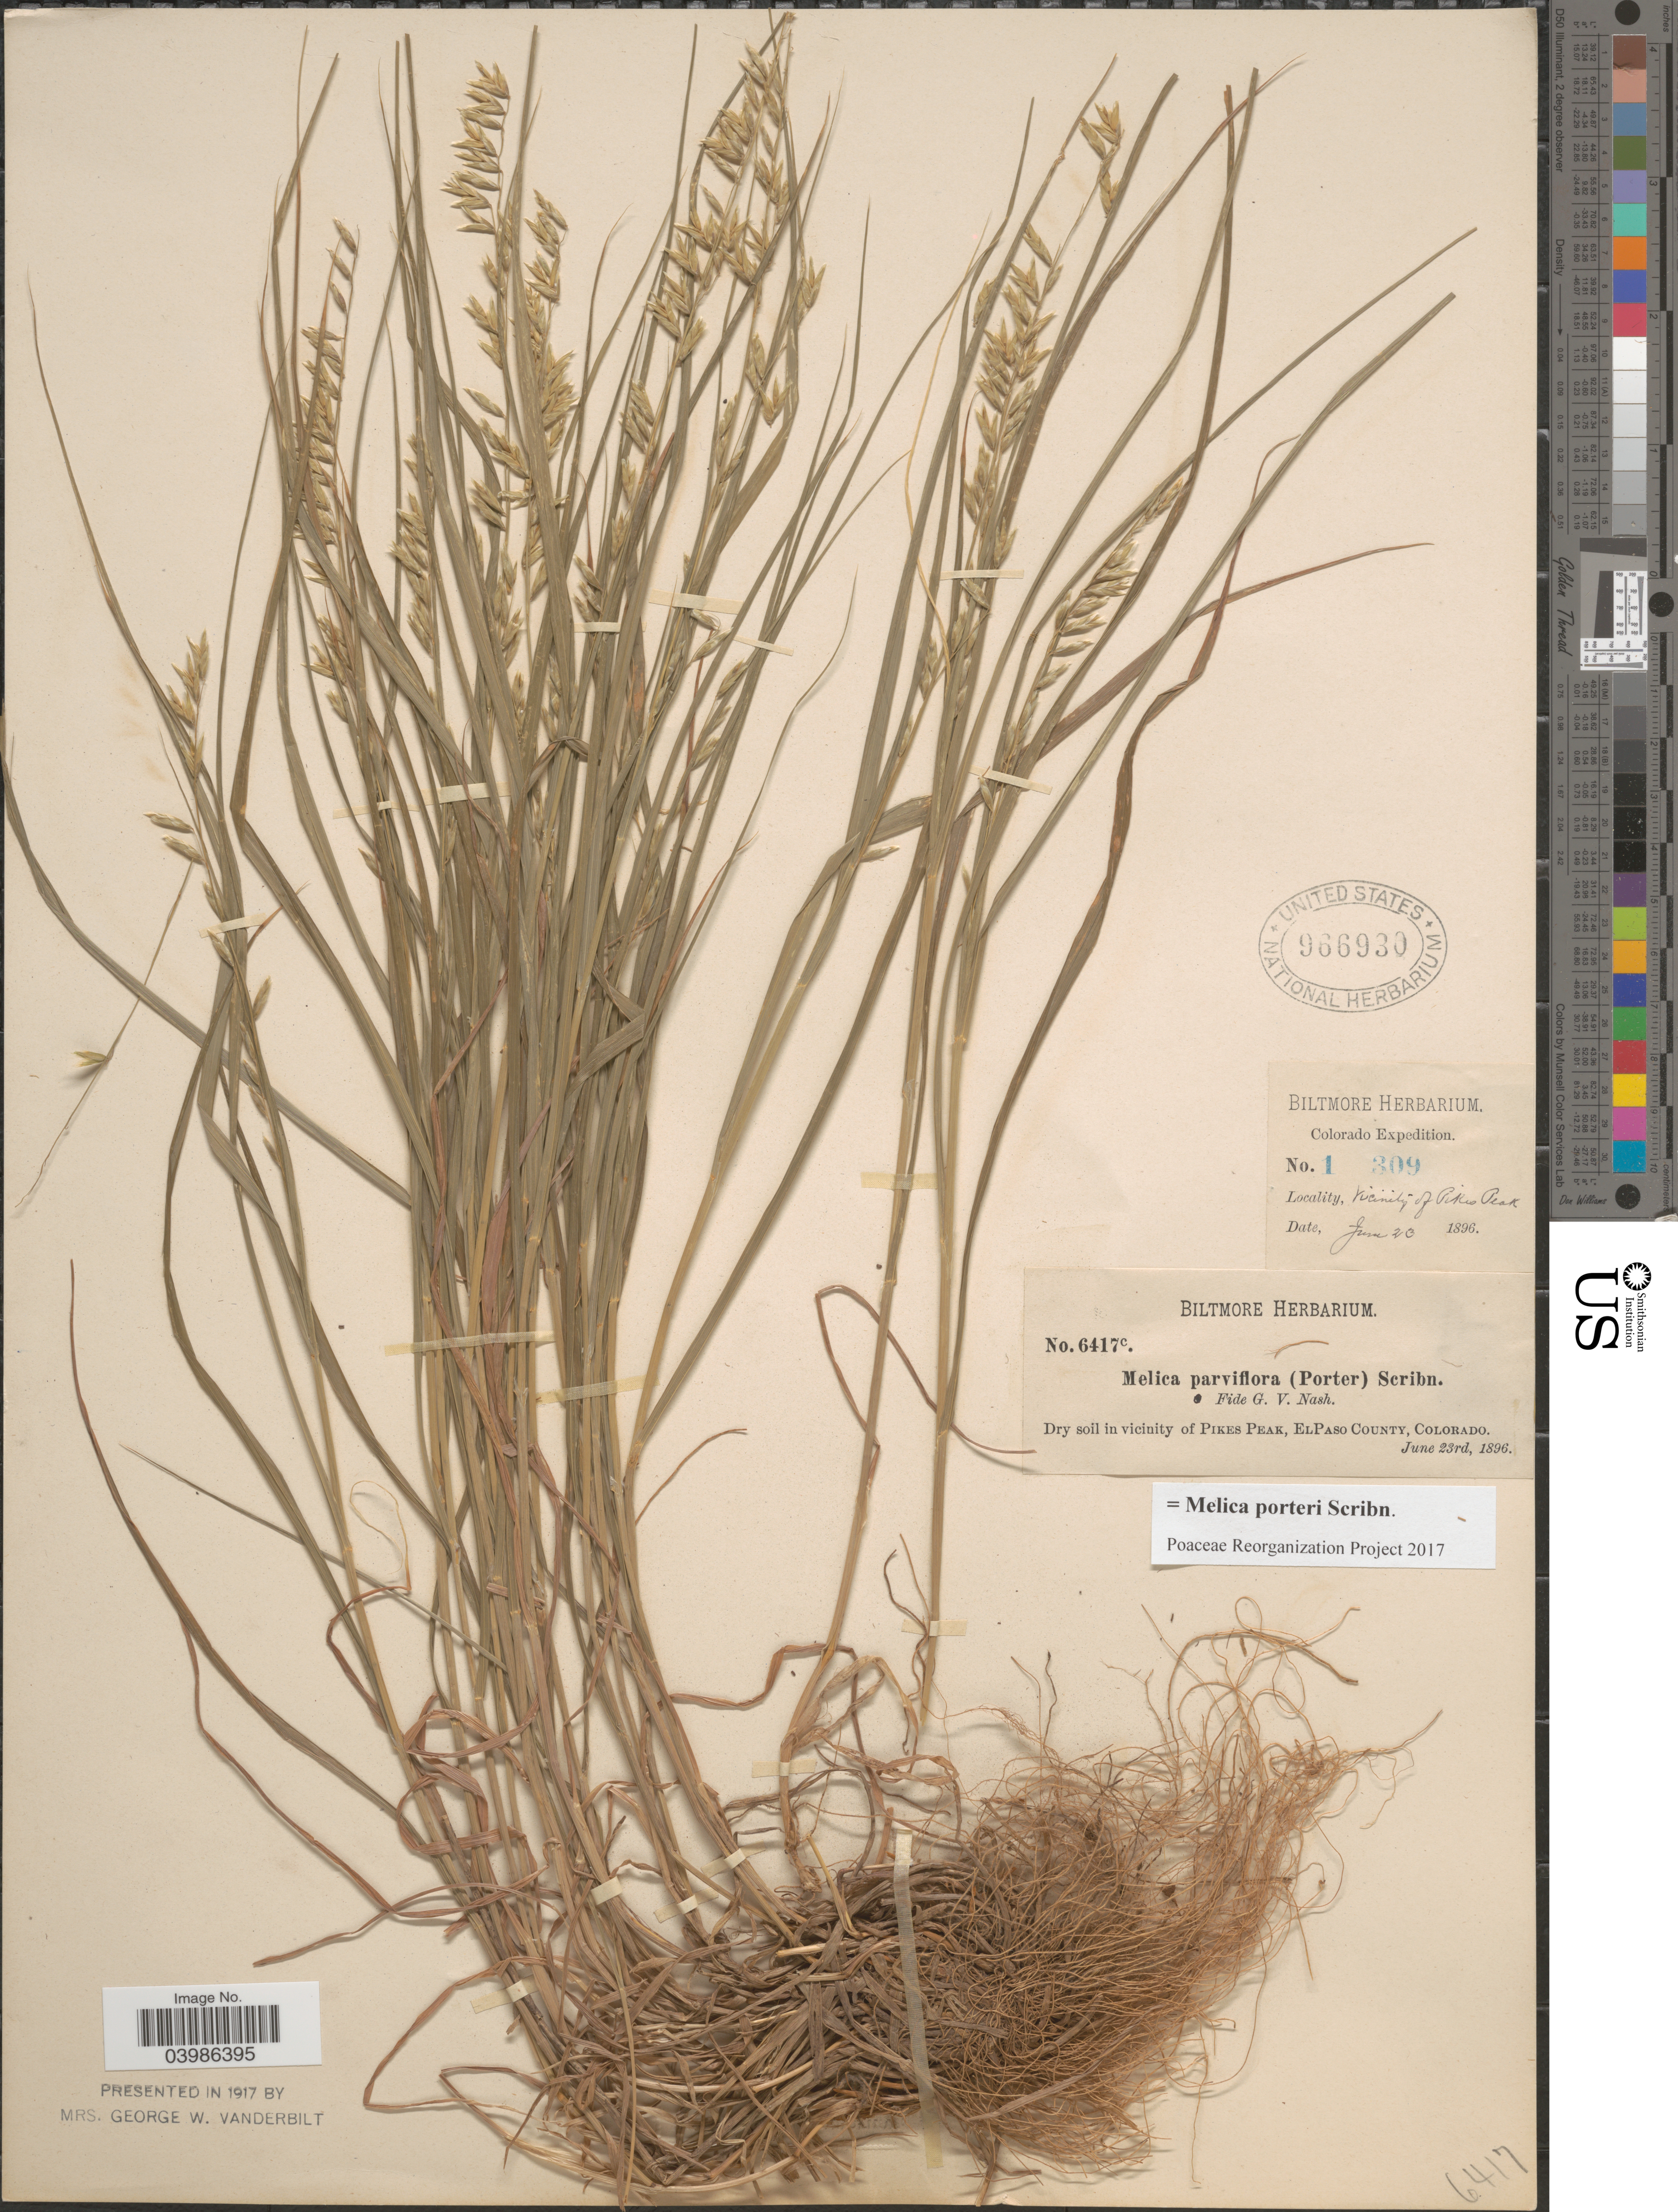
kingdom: Plantae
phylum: Tracheophyta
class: Liliopsida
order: Poales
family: Poaceae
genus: Melica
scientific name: Melica porteri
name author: Scribn.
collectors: ex herb. Biltmore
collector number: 6417c/1309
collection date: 1896-06-23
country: United States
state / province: Colorado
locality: Dry soil in vicinity of Pikes Peak, El Paso County.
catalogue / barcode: US 966930